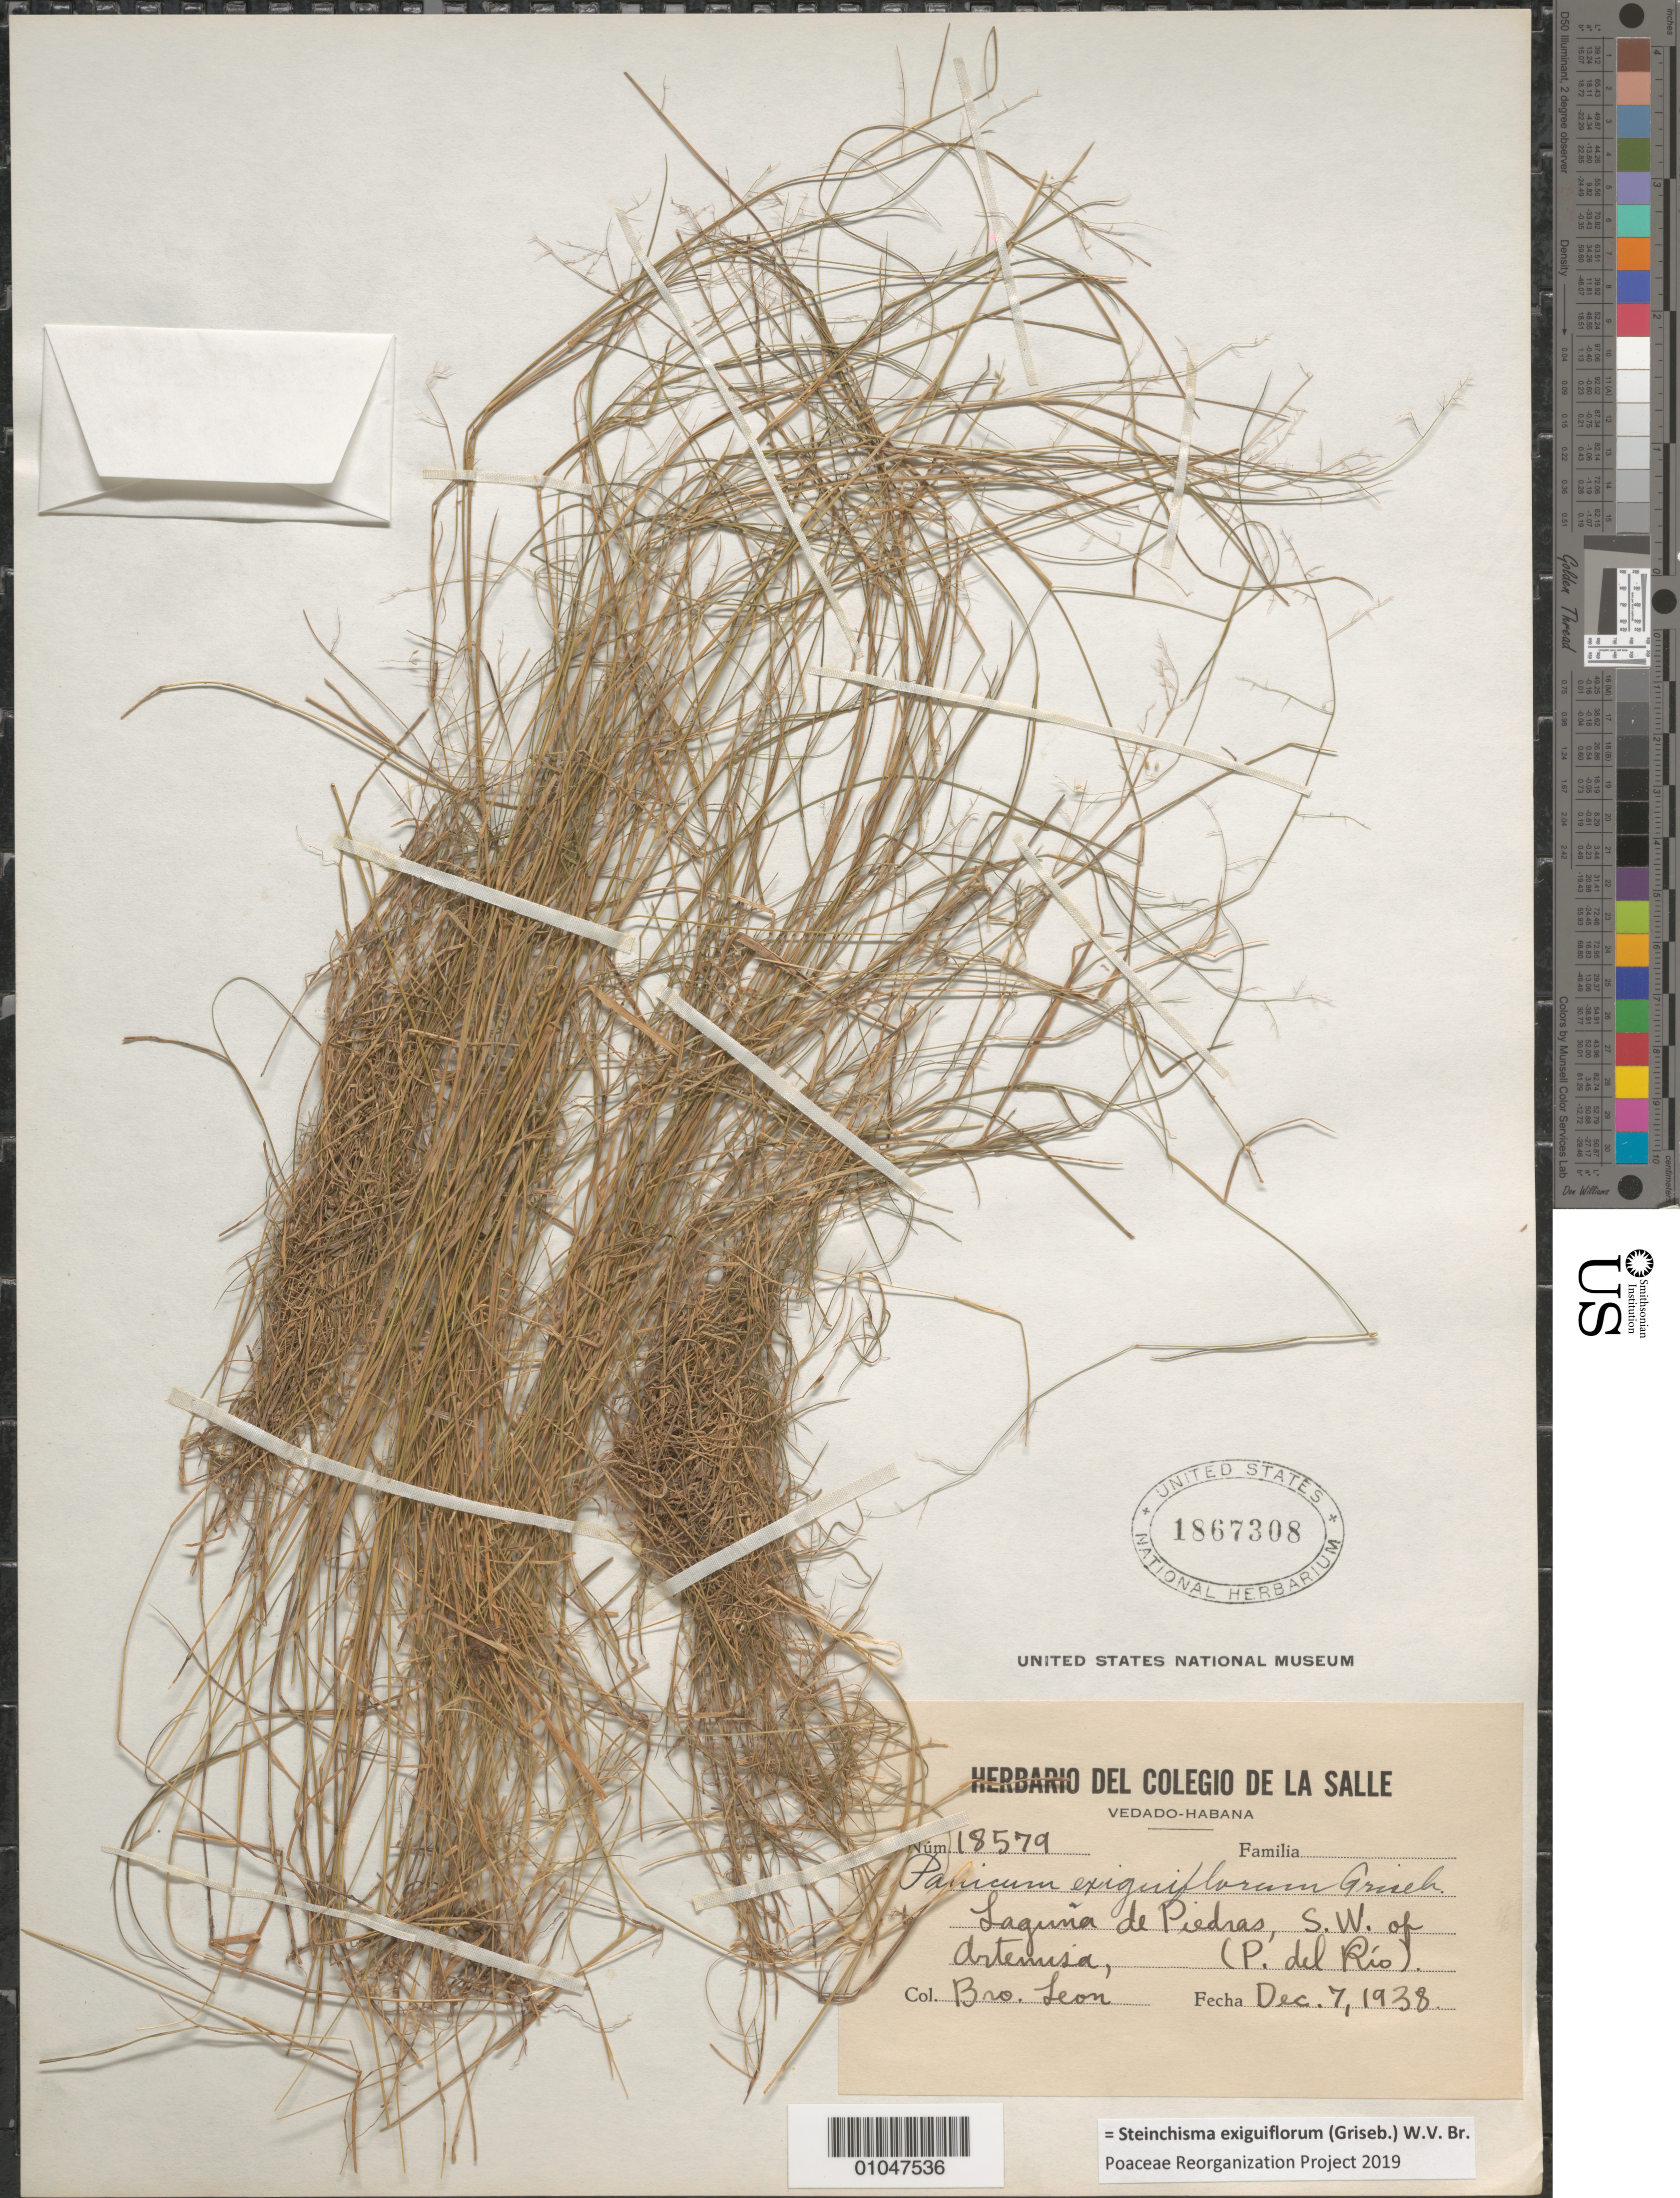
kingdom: Plantae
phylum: Tracheophyta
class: Liliopsida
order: Poales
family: Poaceae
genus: Panicum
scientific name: Panicum exiguiflorum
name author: Griseb.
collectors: Bro. León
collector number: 18579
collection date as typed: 07 Dec 1938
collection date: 1938-12-07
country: Cuba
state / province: La Habana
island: Cuba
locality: Laguna de Piedras SW of Artemisa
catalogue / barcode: US 1867308